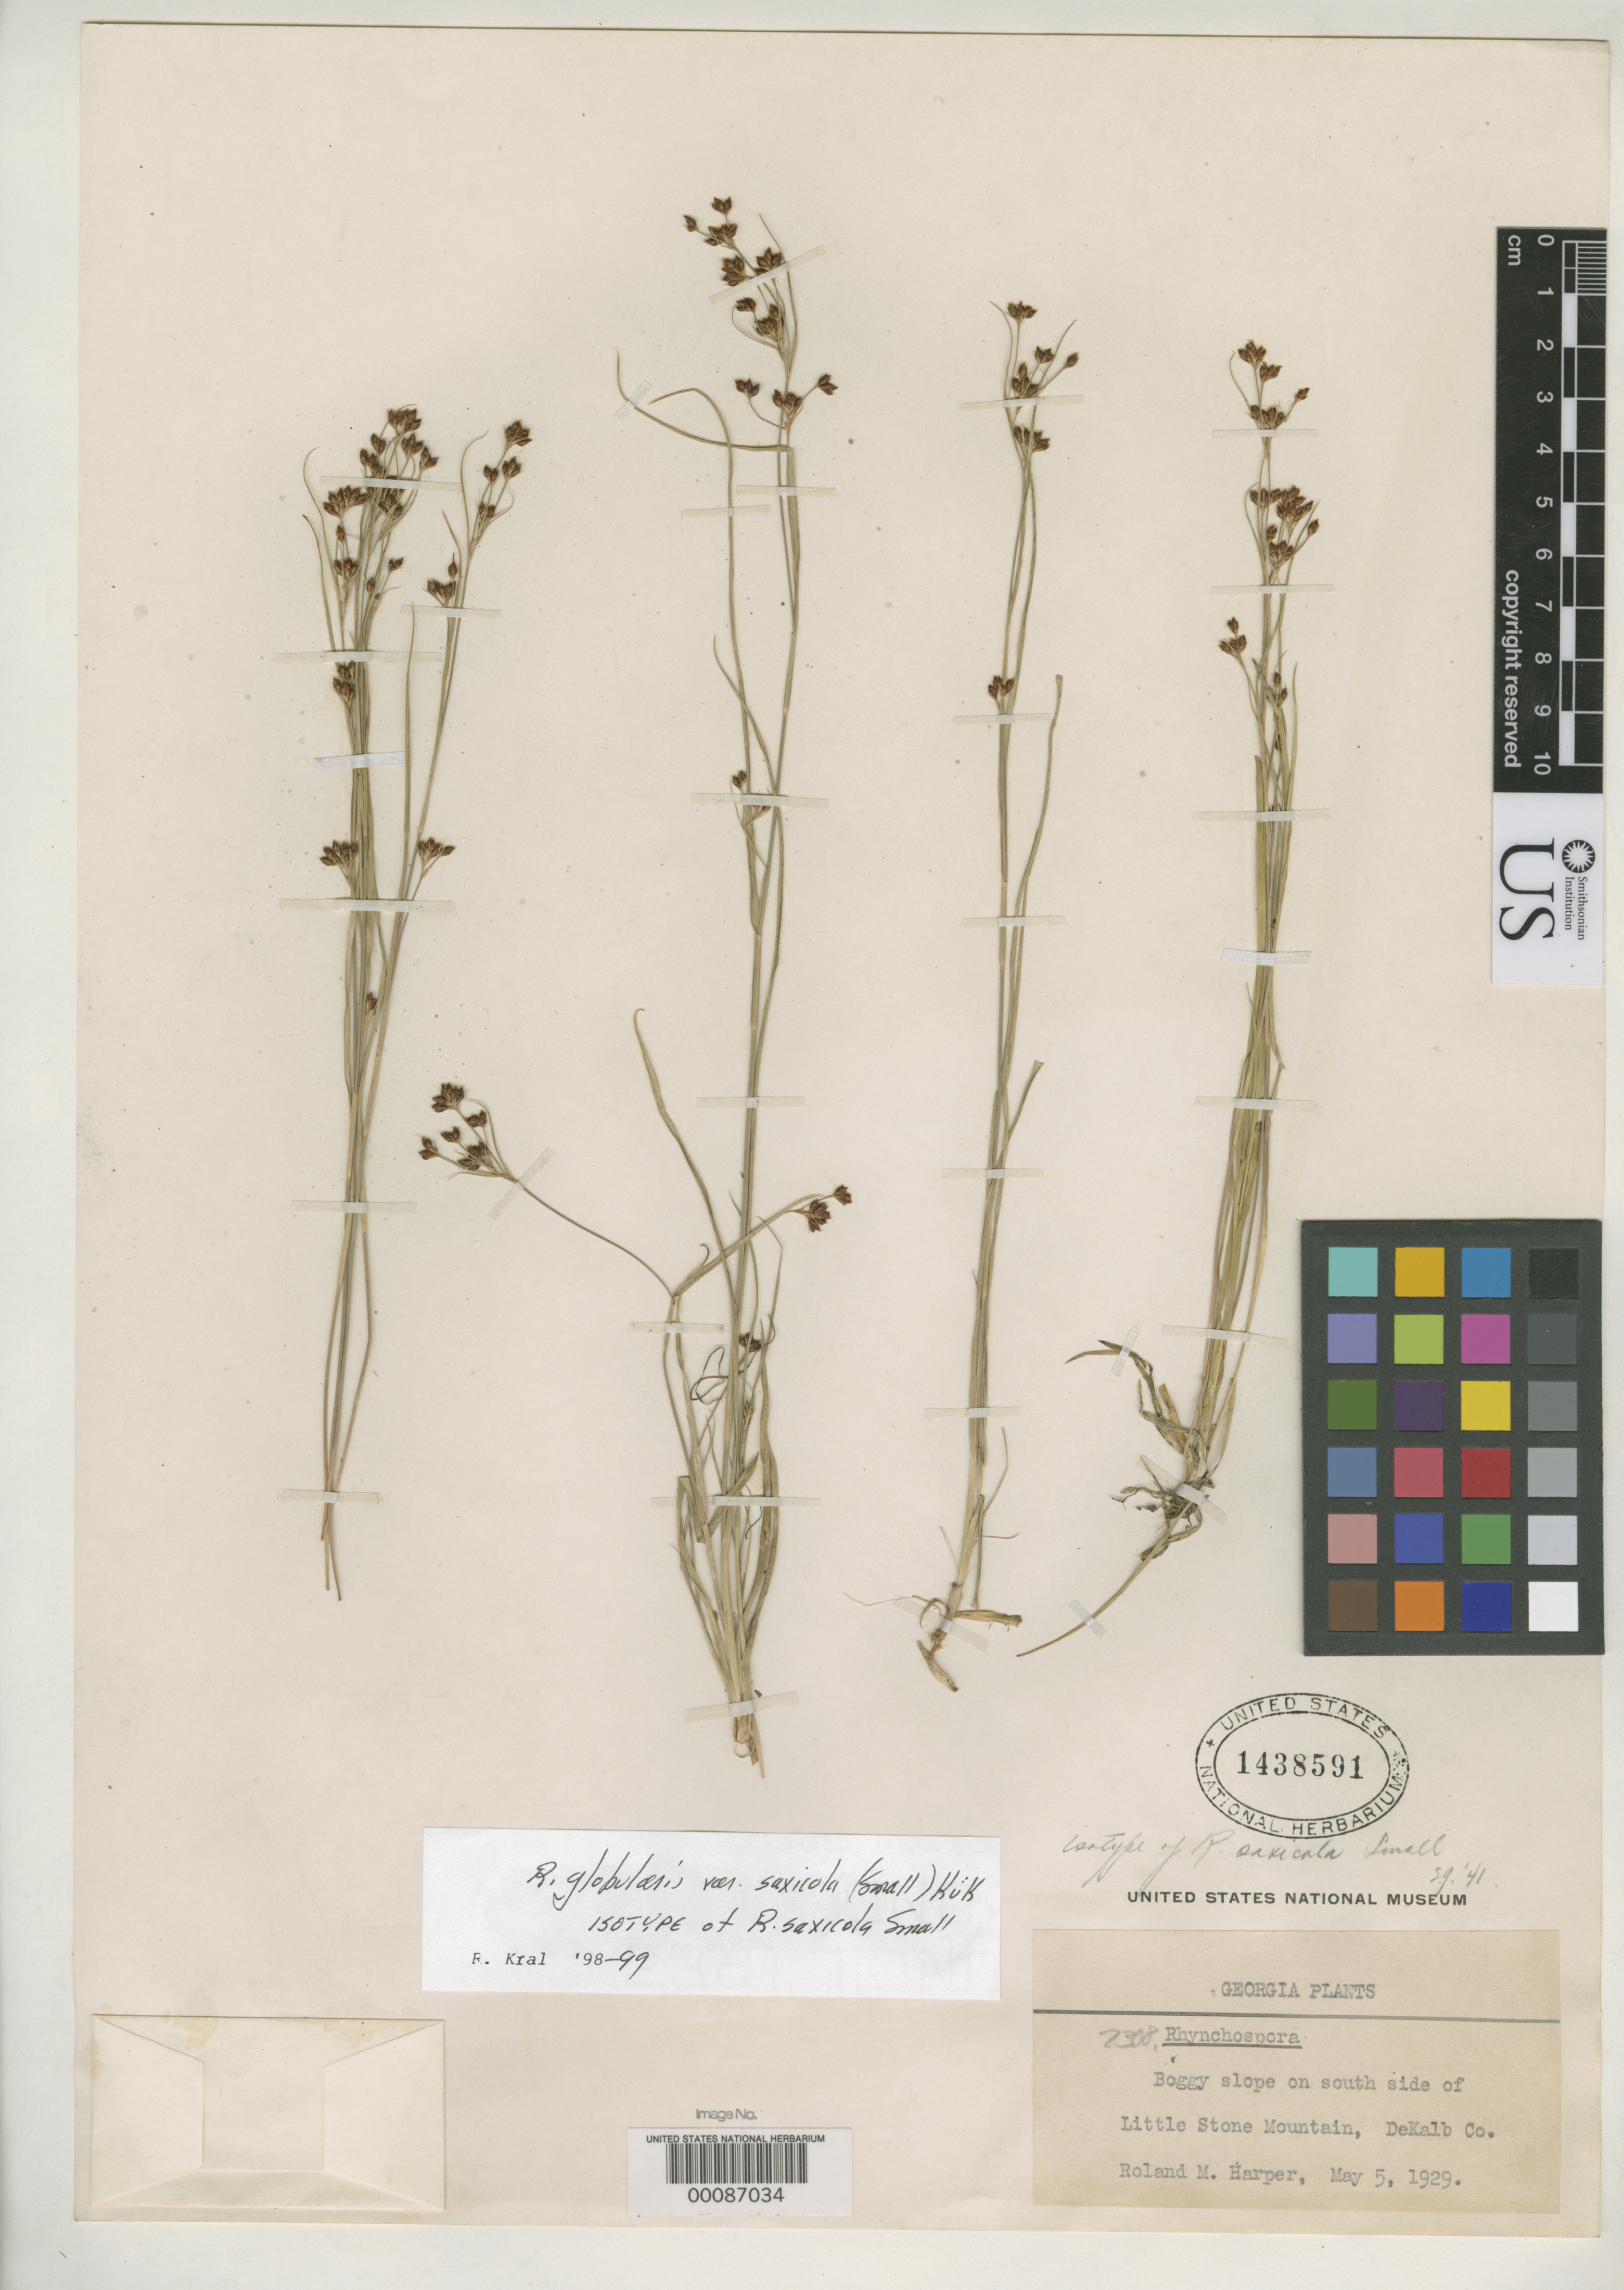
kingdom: Plantae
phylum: Tracheophyta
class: Liliopsida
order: Poales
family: Cyperaceae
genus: Rhynchospora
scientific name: Rhynchospora saxicola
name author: Small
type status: Isotype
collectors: R. M. Harper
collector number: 2308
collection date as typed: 05 May 1929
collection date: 1929-05-05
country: United States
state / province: Georgia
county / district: De Kalb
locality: Little Stone Mt.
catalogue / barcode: US 1438591